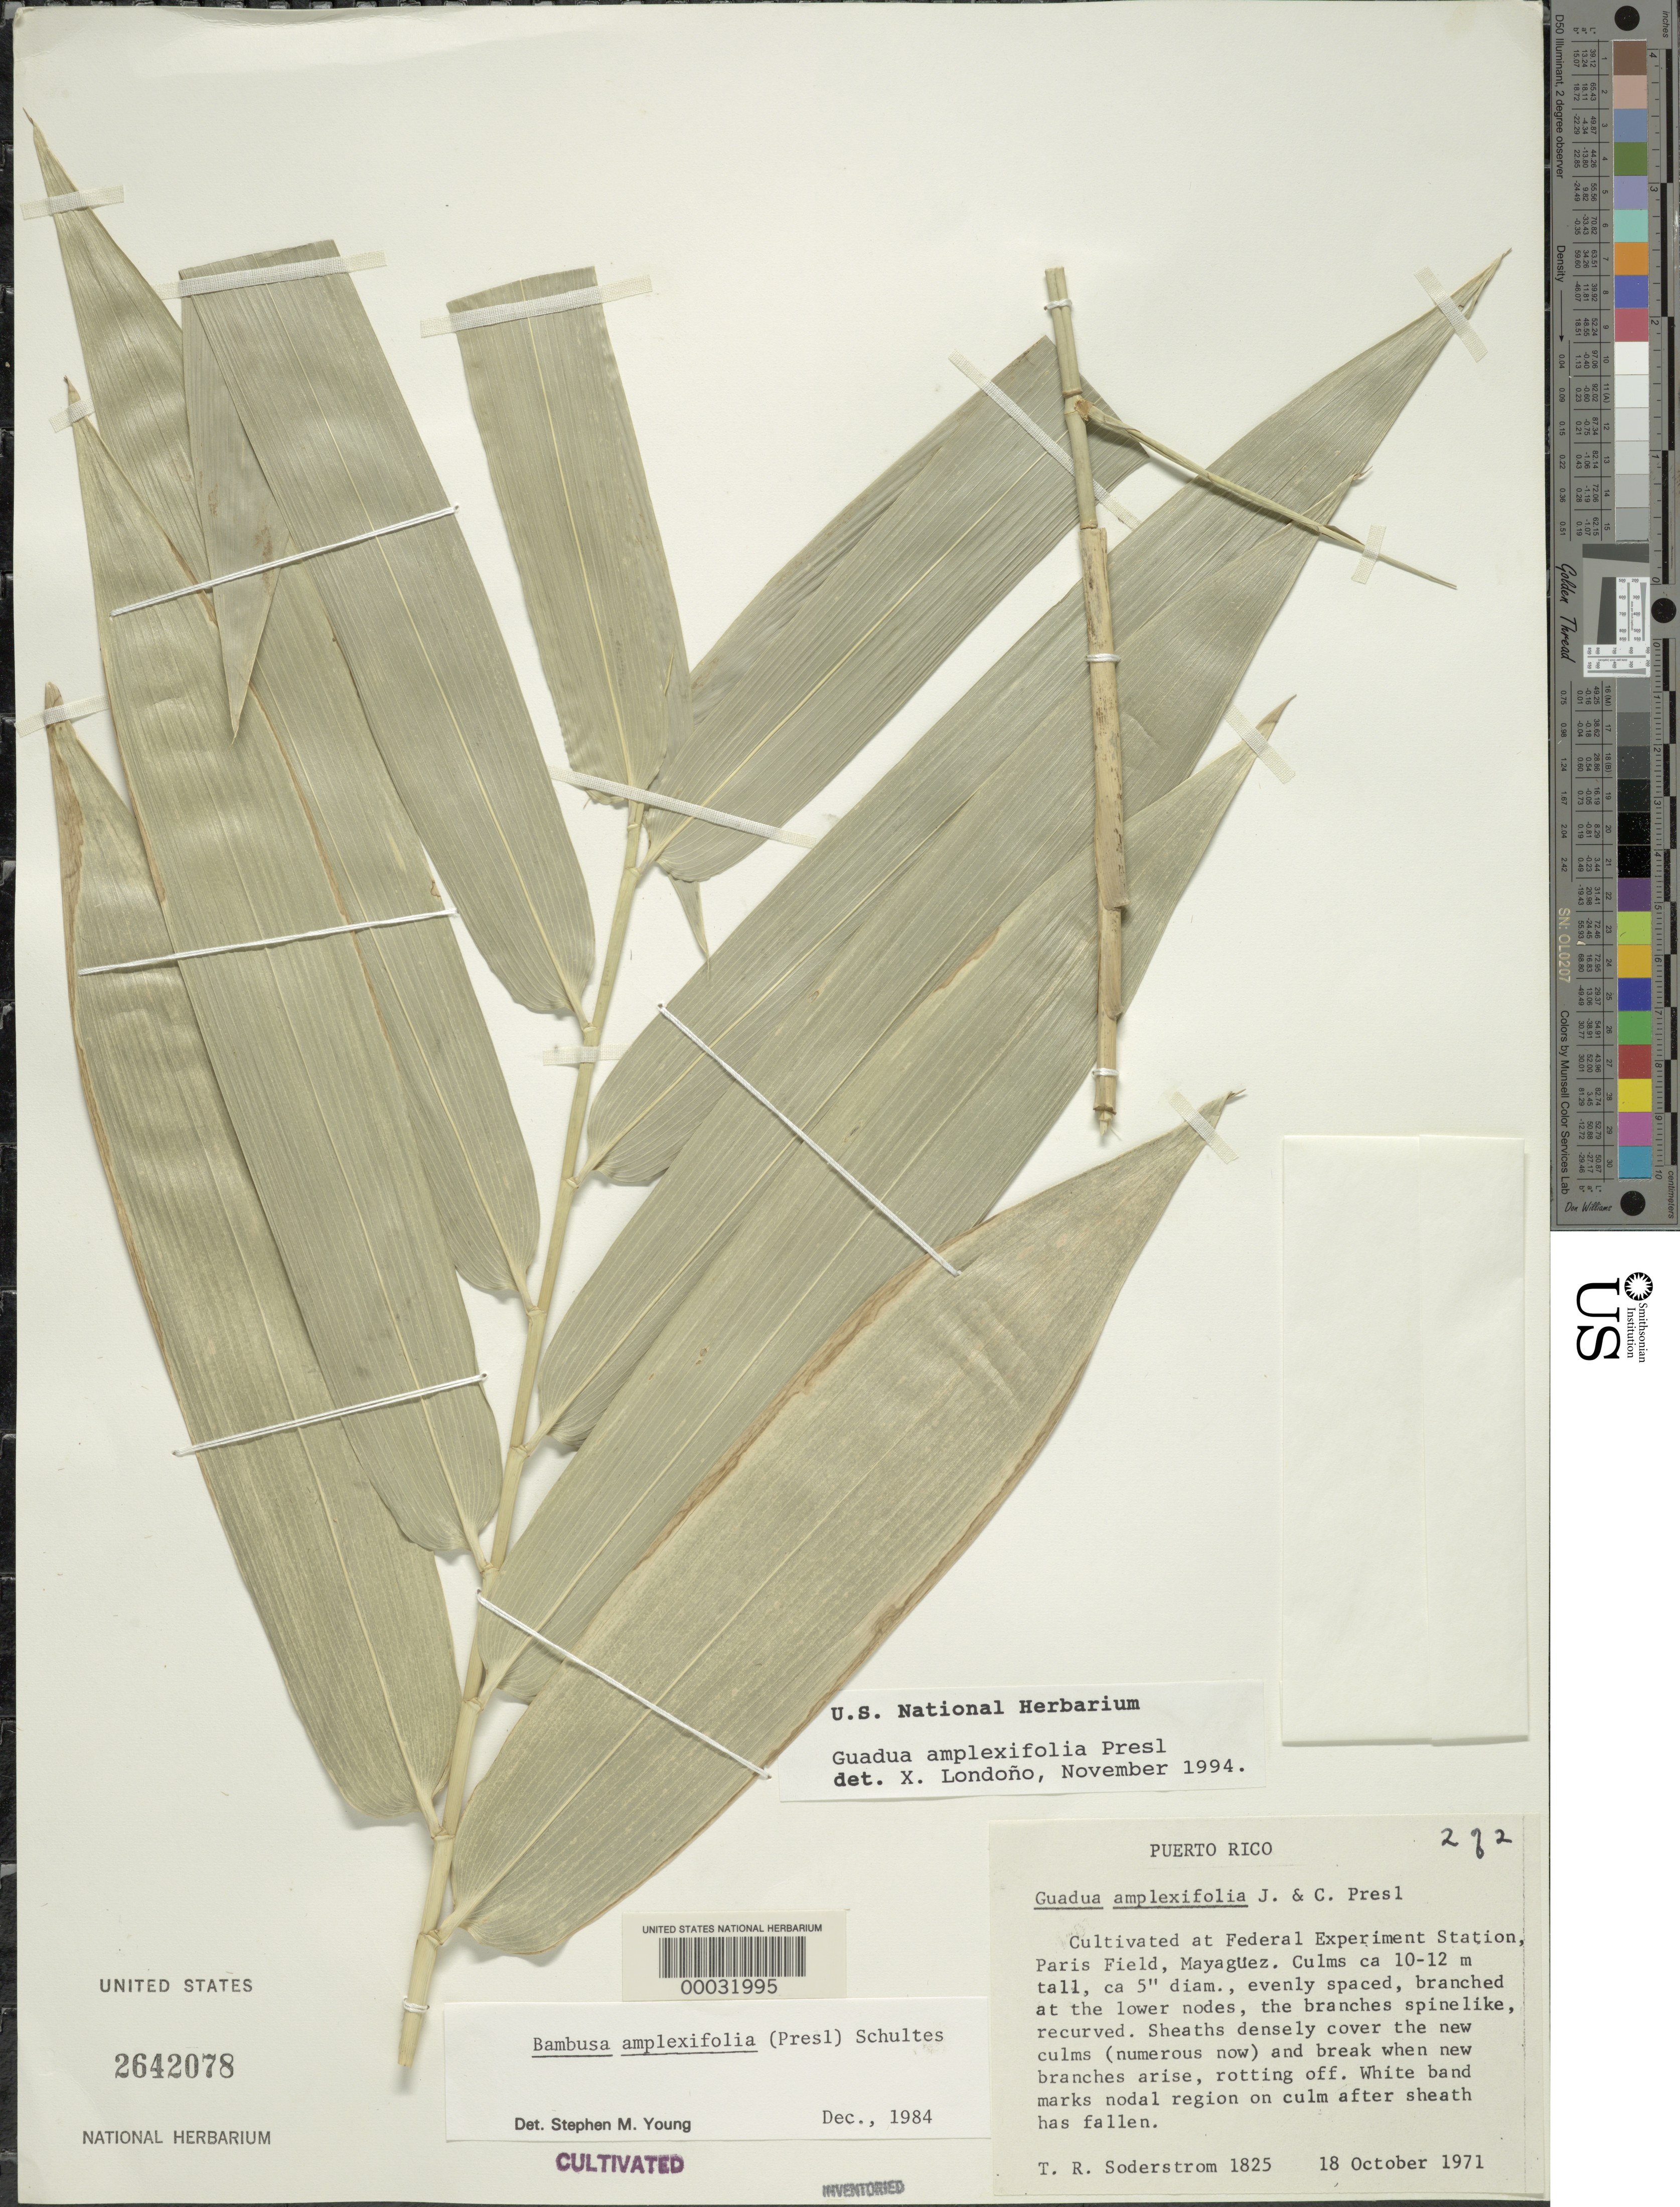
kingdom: Plantae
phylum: Tracheophyta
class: Liliopsida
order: Poales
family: Poaceae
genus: Bambusa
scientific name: Bambusa amplexifolia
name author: (J. Presl) Schult. f.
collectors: T. R. Soderstrom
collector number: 1825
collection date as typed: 18 Oct 1971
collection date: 1971-10-18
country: Puerto Rico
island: Greater Antilles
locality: Fed. expt. sta., paris field, mayaguez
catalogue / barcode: US 2642078